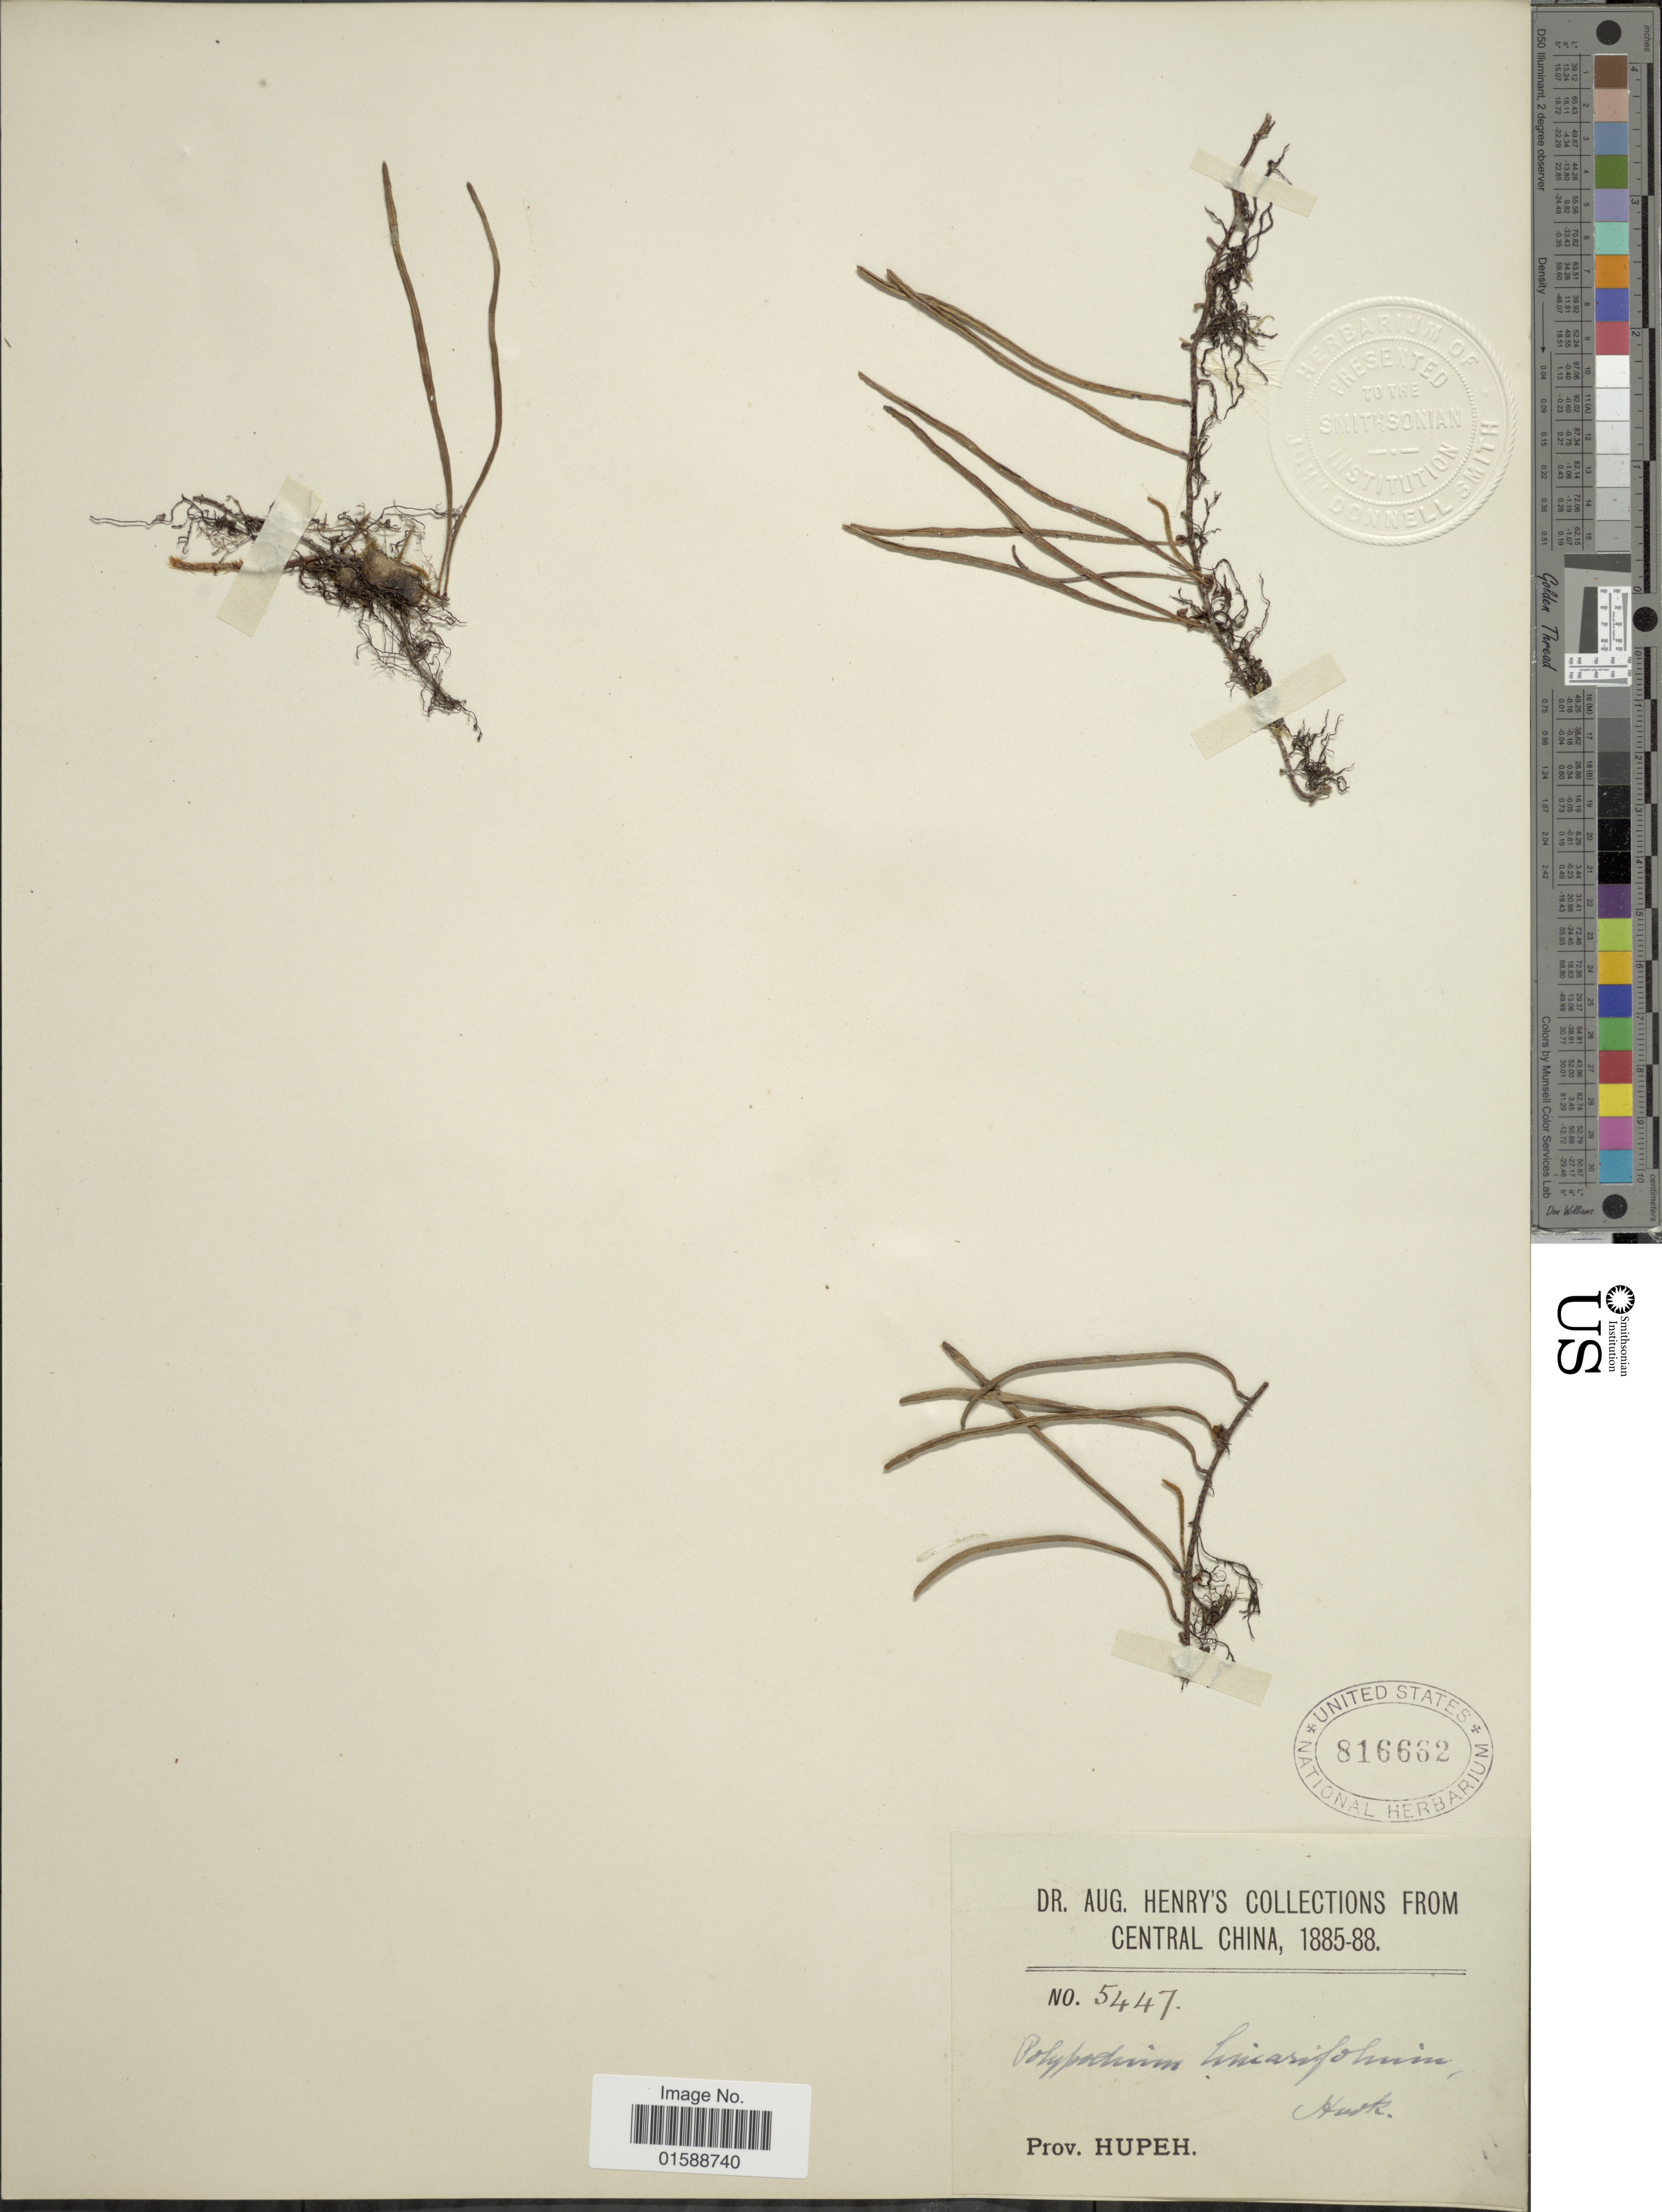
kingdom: Plantae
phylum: Tracheophyta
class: Polypodiopsida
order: Polypodiales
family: Polypodiaceae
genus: Pyrrosia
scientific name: Pyrrosia angustata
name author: (Sw.) Ching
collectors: A. Henry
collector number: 5447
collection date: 1885/1888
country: China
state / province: Hubei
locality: Central China. Prov. Hupeh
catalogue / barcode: US 816662